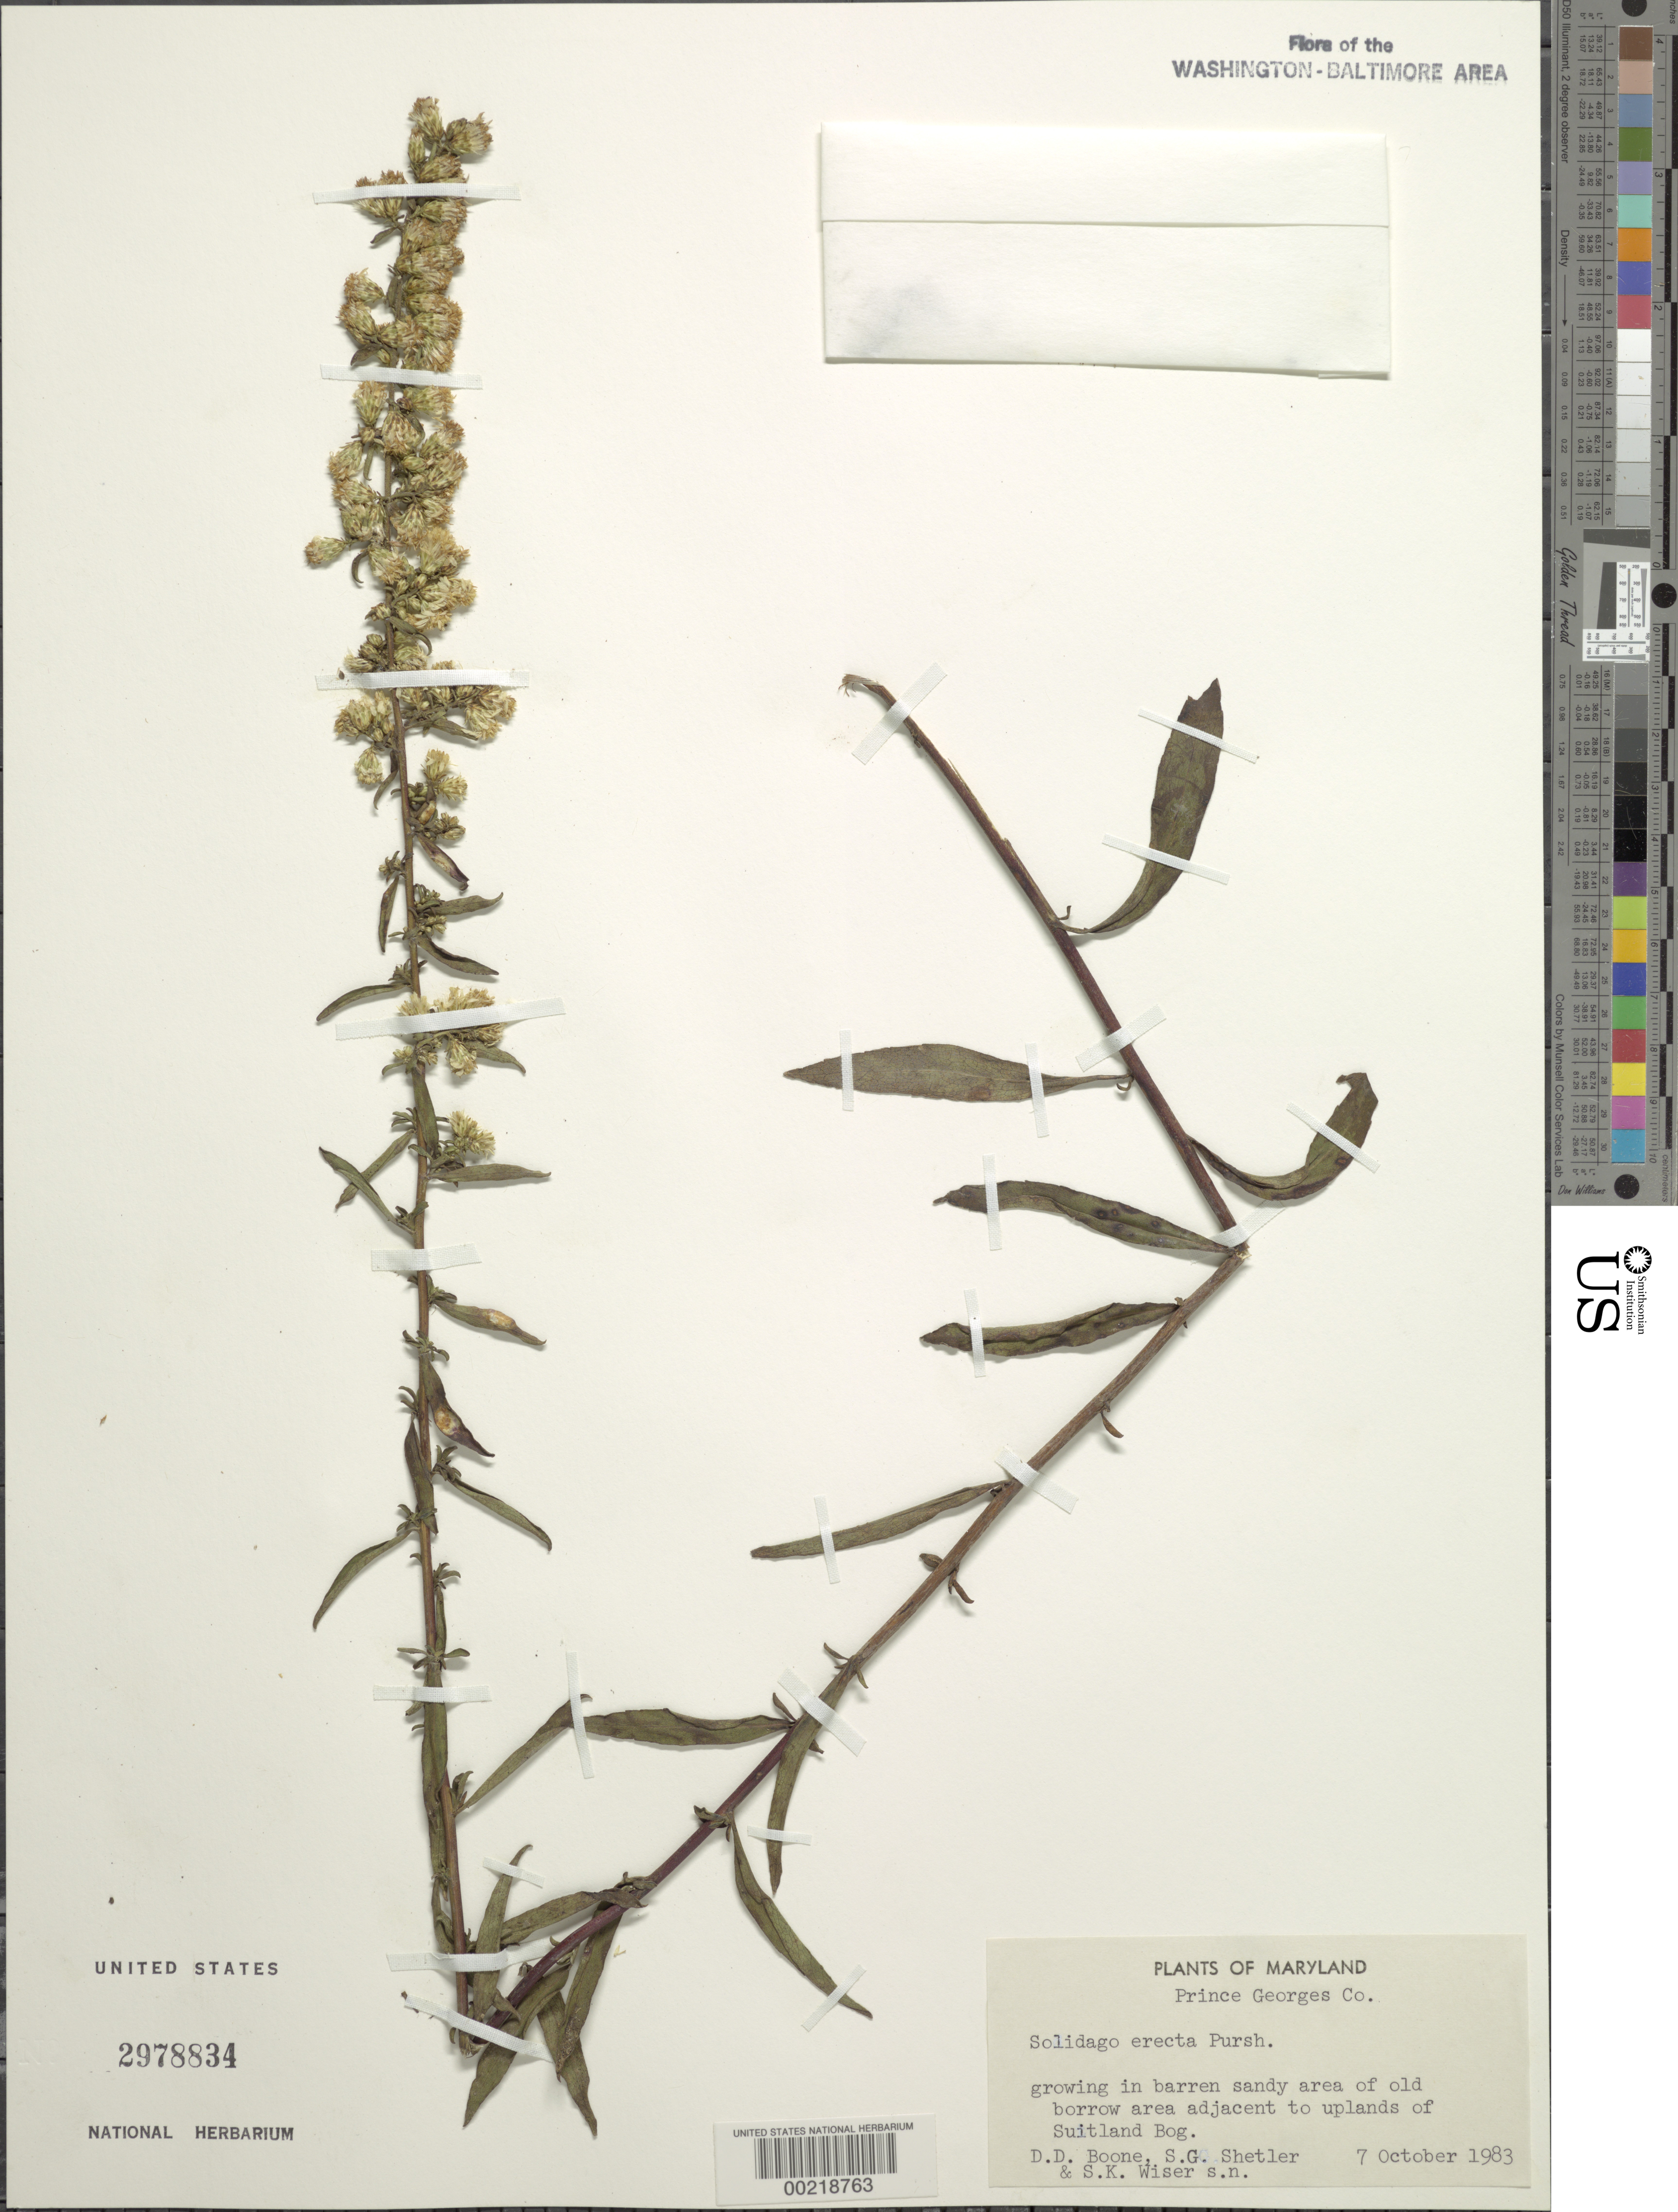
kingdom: Plantae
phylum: Tracheophyta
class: Magnoliopsida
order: Asterales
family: Asteraceae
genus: Solidago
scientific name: Solidago erecta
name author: Pursh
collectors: D. Boone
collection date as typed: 07 Oct 1983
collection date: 1983-10-07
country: United States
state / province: Maryland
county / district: Prince George's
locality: Uplands of Suitland Bog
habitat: Barren sandy area of old borrow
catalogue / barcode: US 2978834